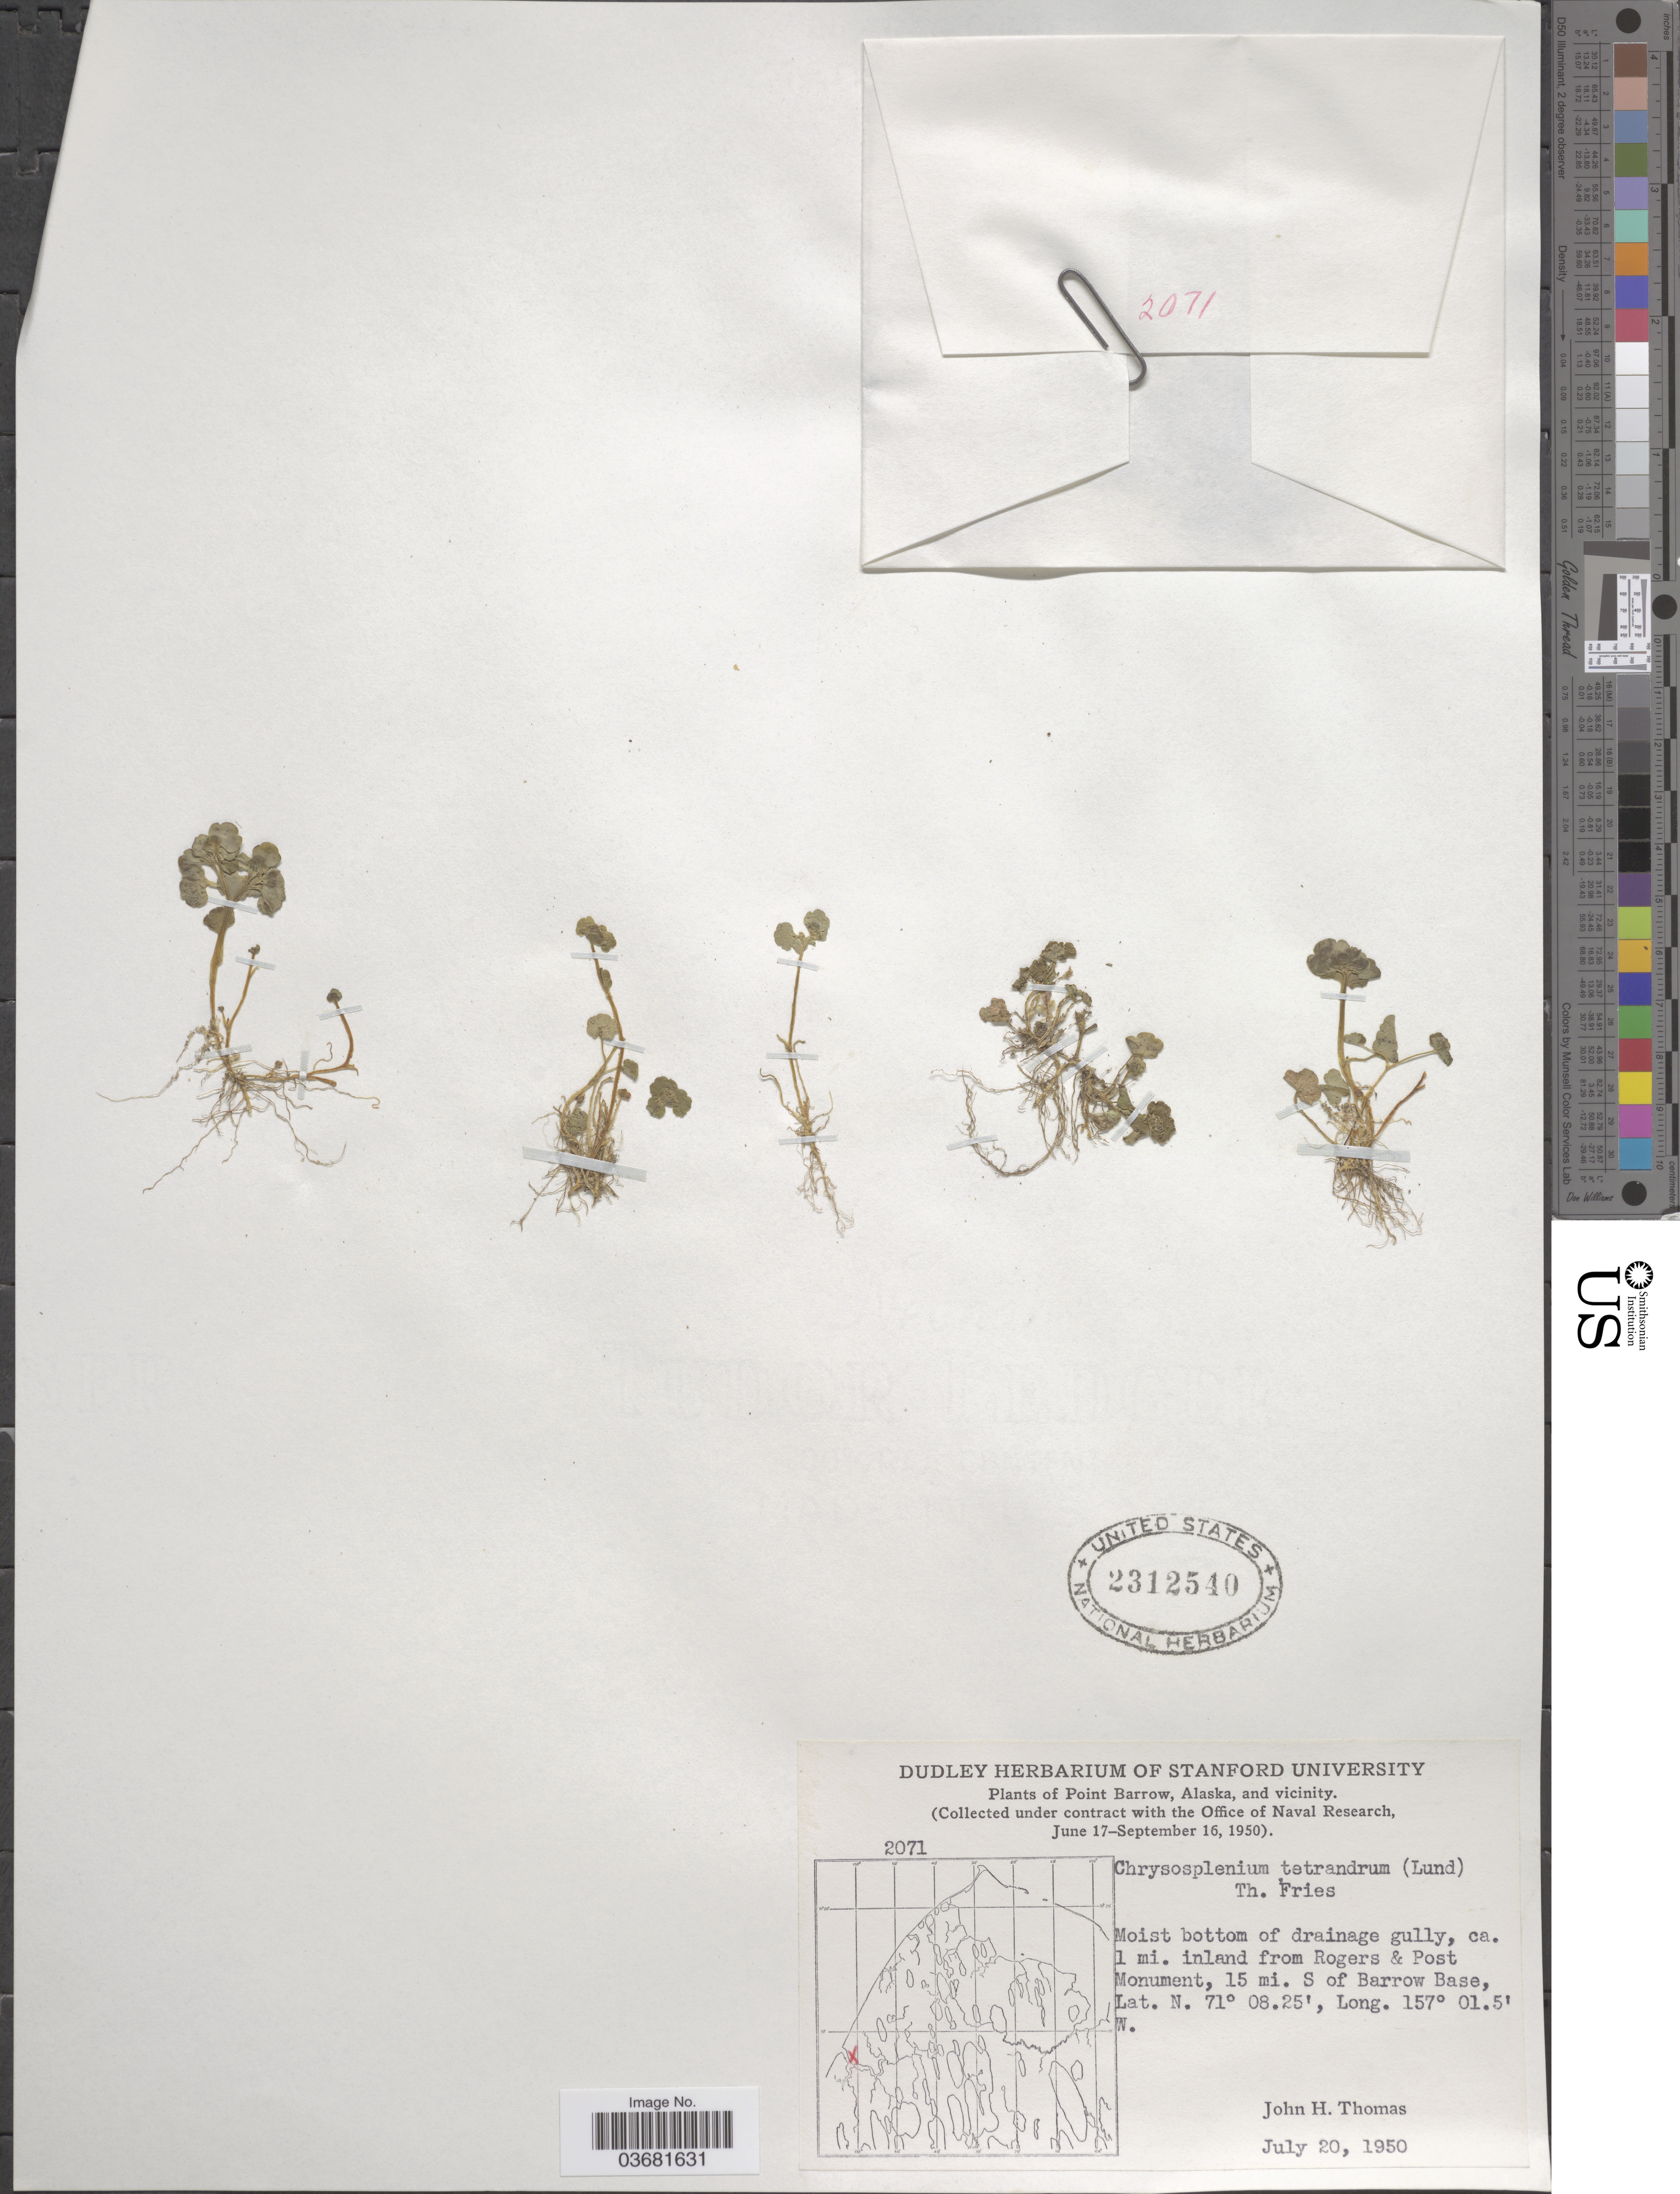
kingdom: Plantae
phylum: Tracheophyta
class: Magnoliopsida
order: Saxifragales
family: Saxifragaceae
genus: Chrysosplenium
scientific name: Chrysosplenium tetrandrum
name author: (N. Lund) Th. Fr.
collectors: J. H. Thomas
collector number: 2071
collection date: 1950-07-20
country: United States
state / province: Alaska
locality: Point Barrow, Alaska and vicinity. Moist bottom of drainage gully, ca. 1 mi. inland from Rogers & Post Monument, 15 mi. S of Barrow Base.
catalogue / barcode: US 2312540